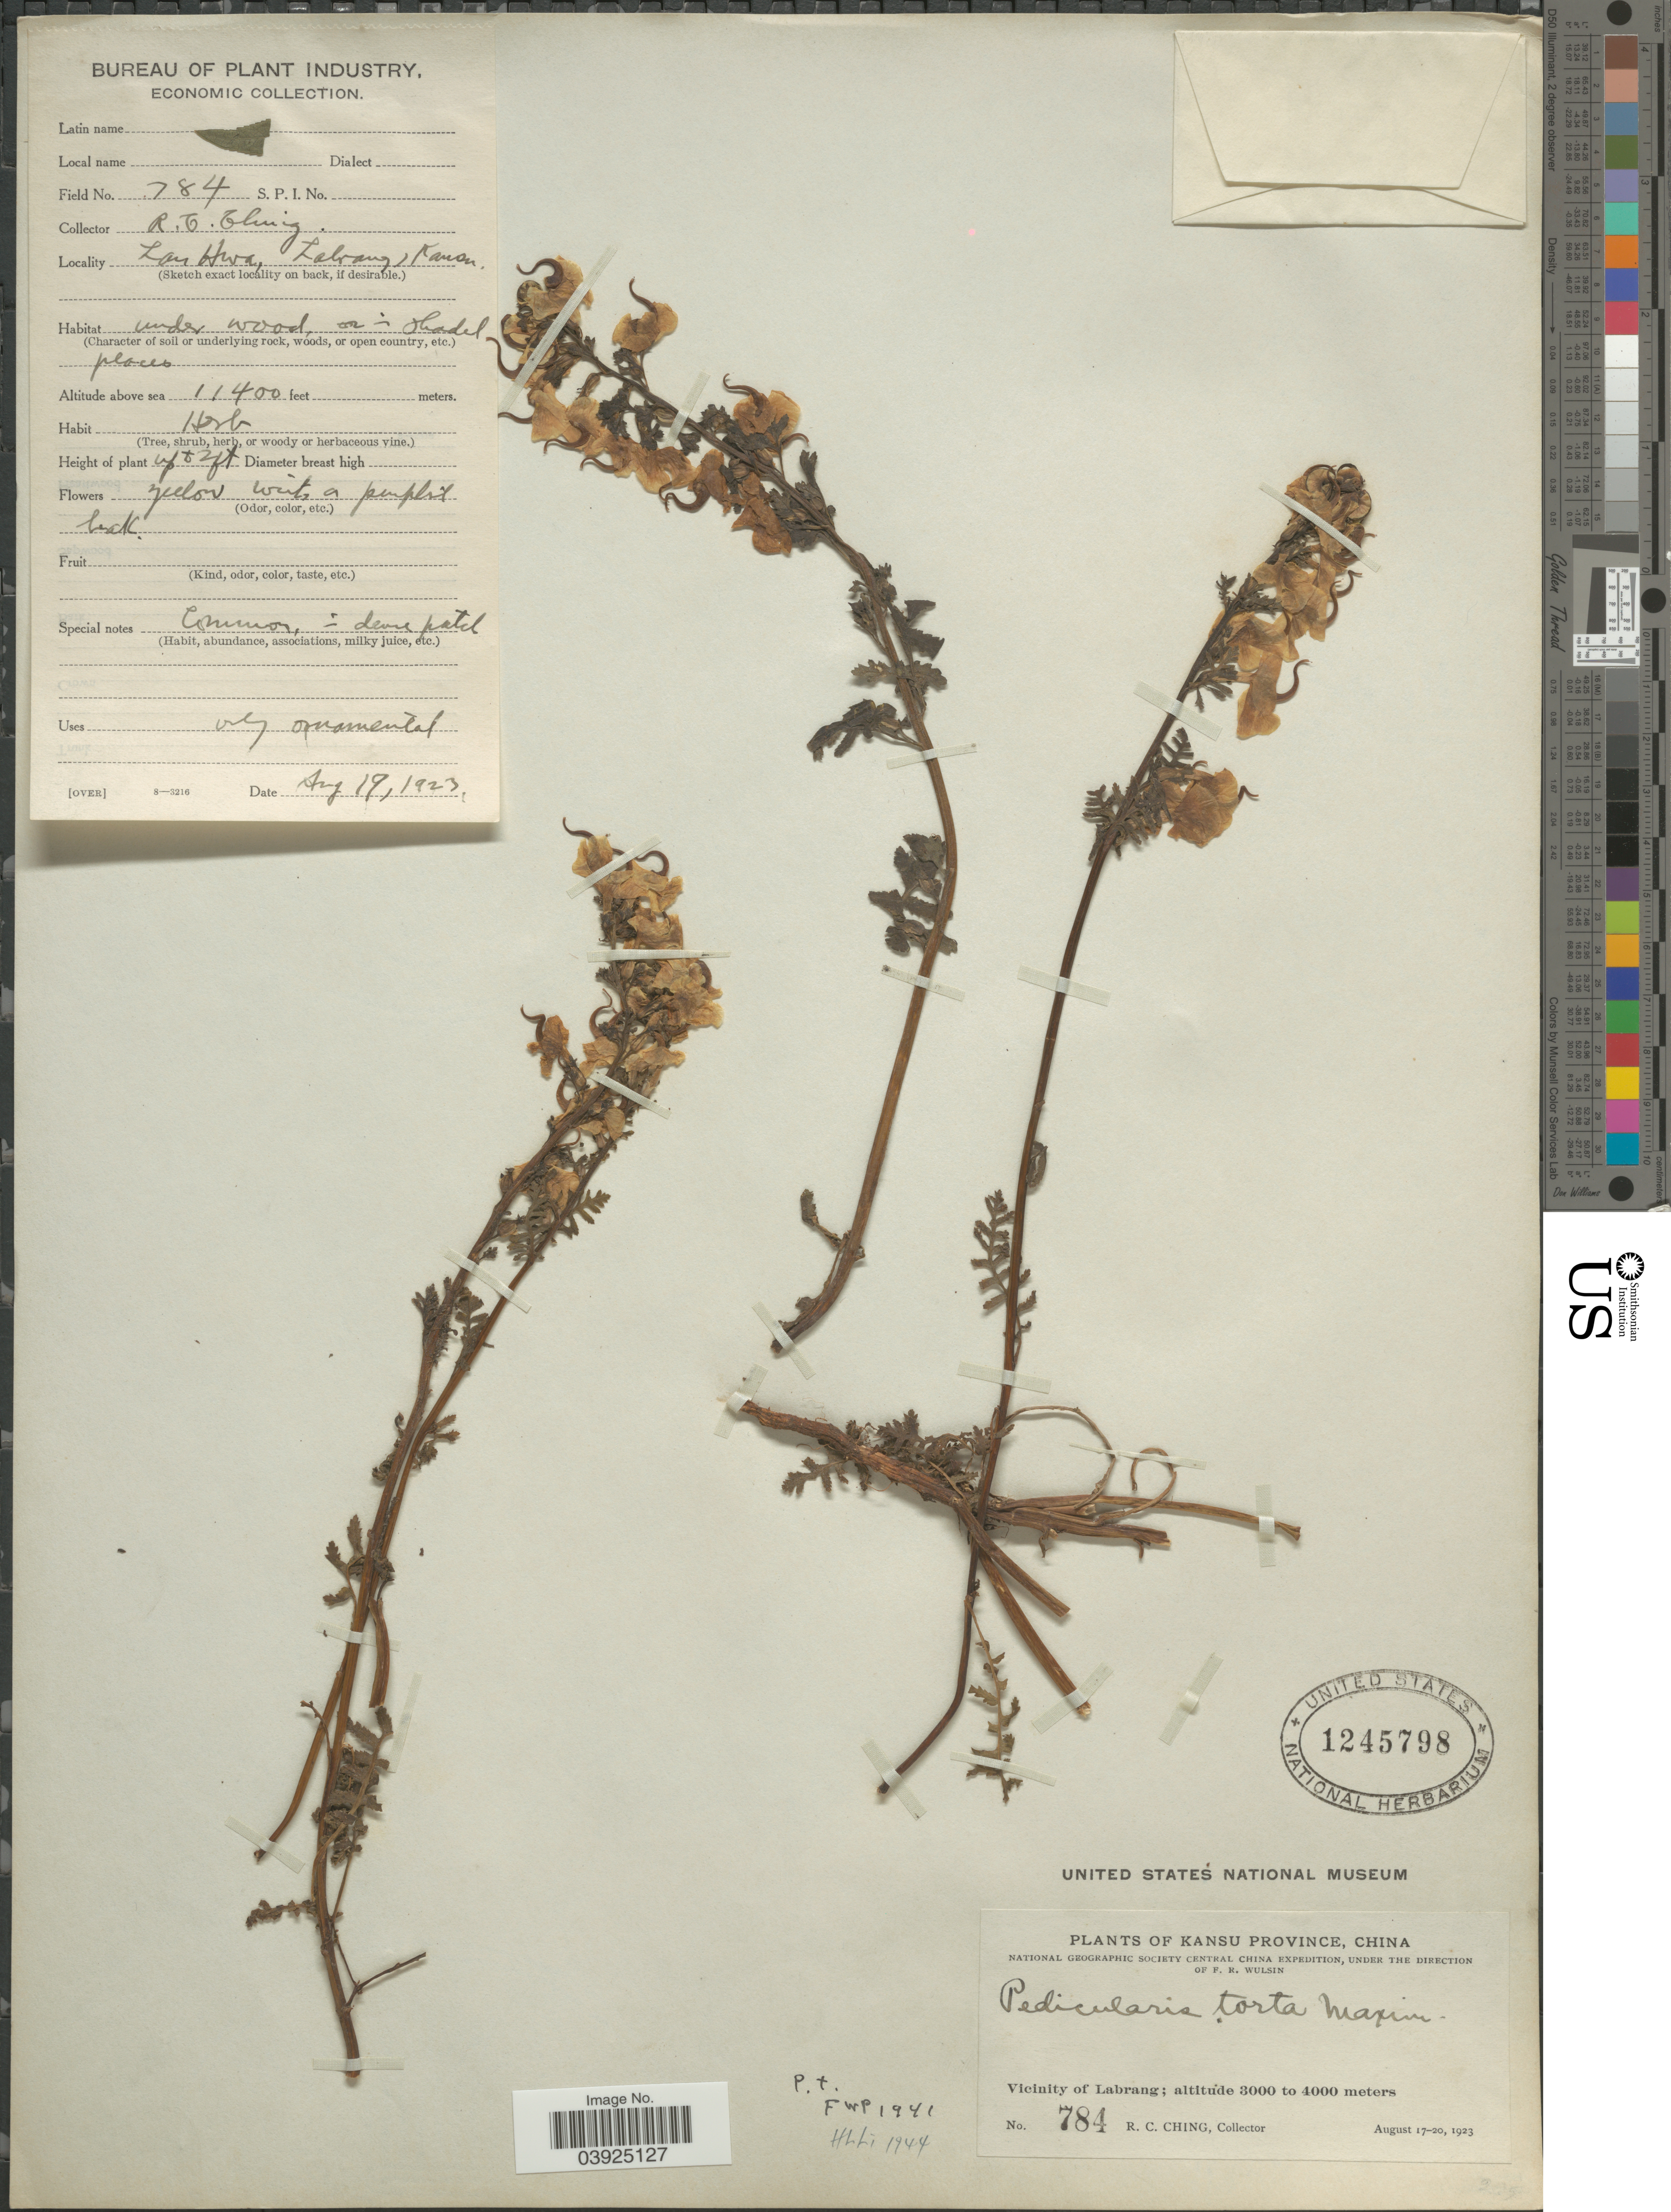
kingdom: Plantae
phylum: Tracheophyta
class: Magnoliopsida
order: Lamiales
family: Orobanchaceae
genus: Pedicularis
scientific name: Pedicularis torta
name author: Maxim.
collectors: R. C. Ching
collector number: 784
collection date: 1923-08-19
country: China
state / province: Gansu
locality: Kansu Province. Vicinity of Labrang. Lan Hwa.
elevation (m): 3475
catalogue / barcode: US 1245798